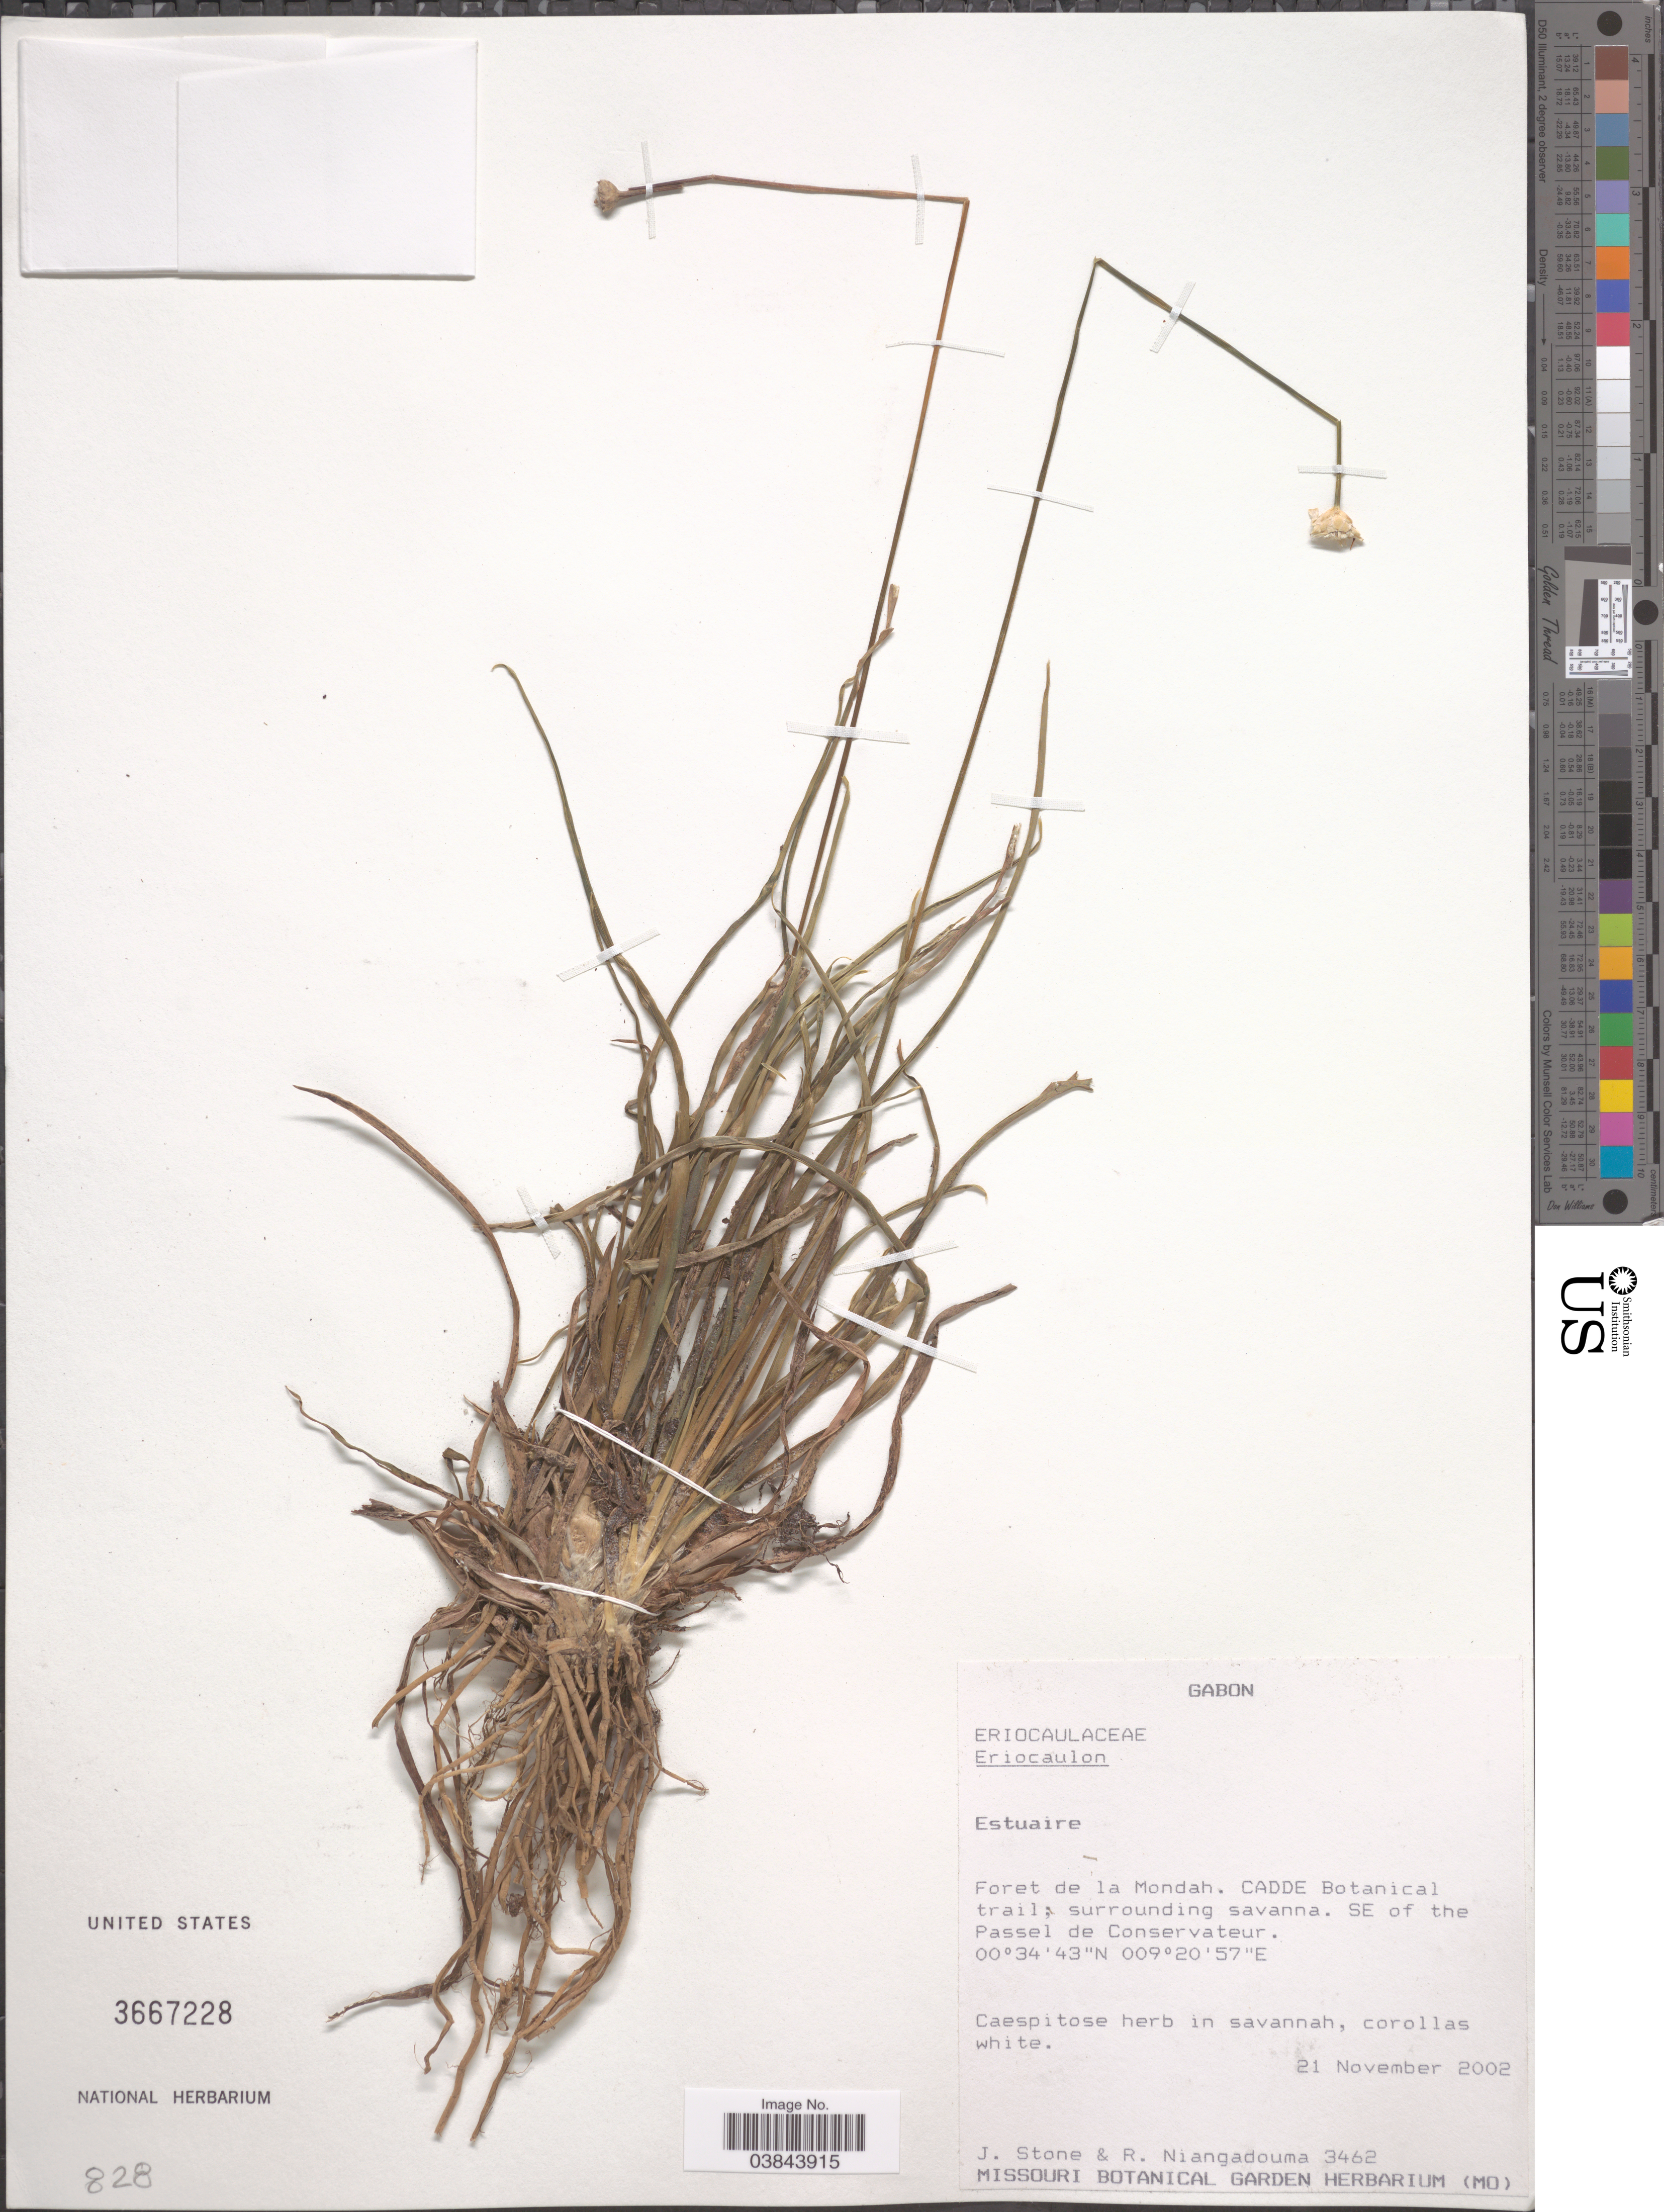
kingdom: Plantae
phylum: Tracheophyta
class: Liliopsida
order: Poales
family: Eriocaulaceae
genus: Eriocaulon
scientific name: Eriocaulon sp.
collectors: J. Stone & R. Niangadouma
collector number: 3462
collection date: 2002-11-21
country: Gabon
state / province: Estuaire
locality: Foret de la Mondah. Cadde Botanical trail; surrounding savanna. SE of the Passel de Conservateur.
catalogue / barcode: US 3667228